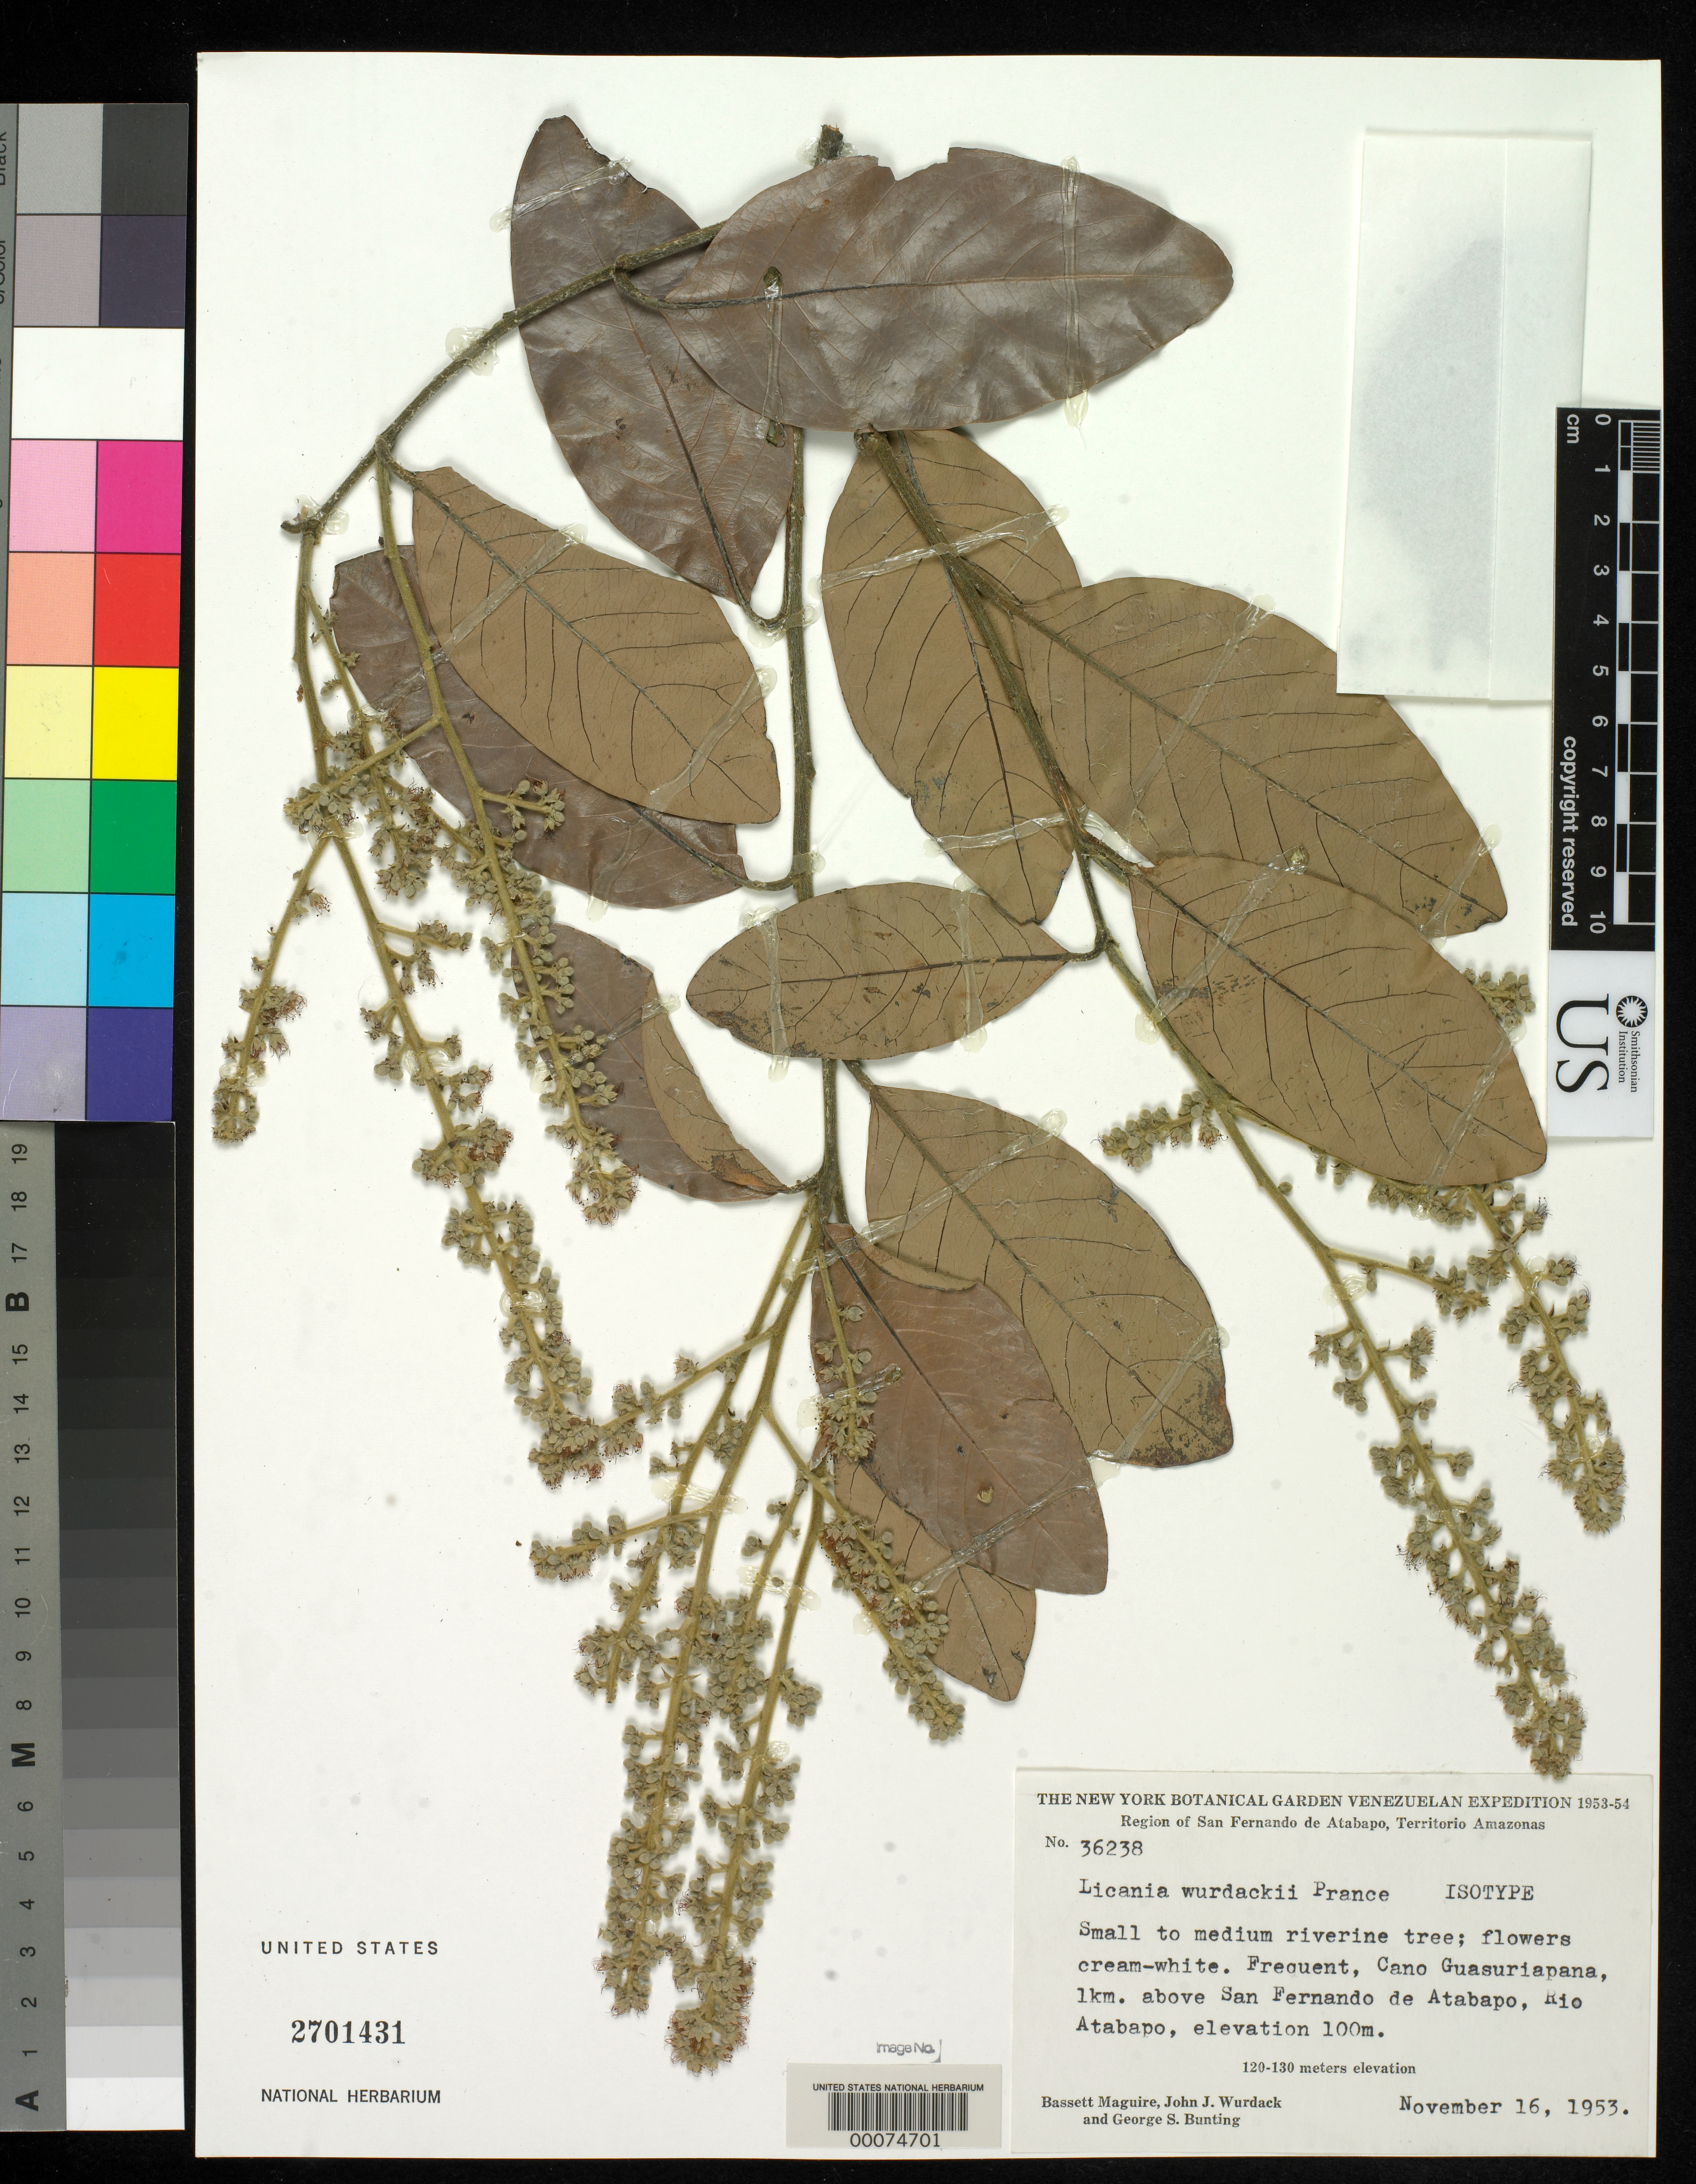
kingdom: Plantae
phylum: Tracheophyta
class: Magnoliopsida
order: Malpighiales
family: Chrysobalanaceae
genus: Licania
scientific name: Licania wurdackii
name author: Prance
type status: Isotype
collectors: B. Maguire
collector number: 36238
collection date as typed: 16 Nov 1953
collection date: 1953-11-16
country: Venezuela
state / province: Amazonas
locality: Rio Atabapo, Cano Guasuriapana, 1 km. above San Fernando de Atabapo; alt. 100 m.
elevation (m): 100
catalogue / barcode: US 2701431